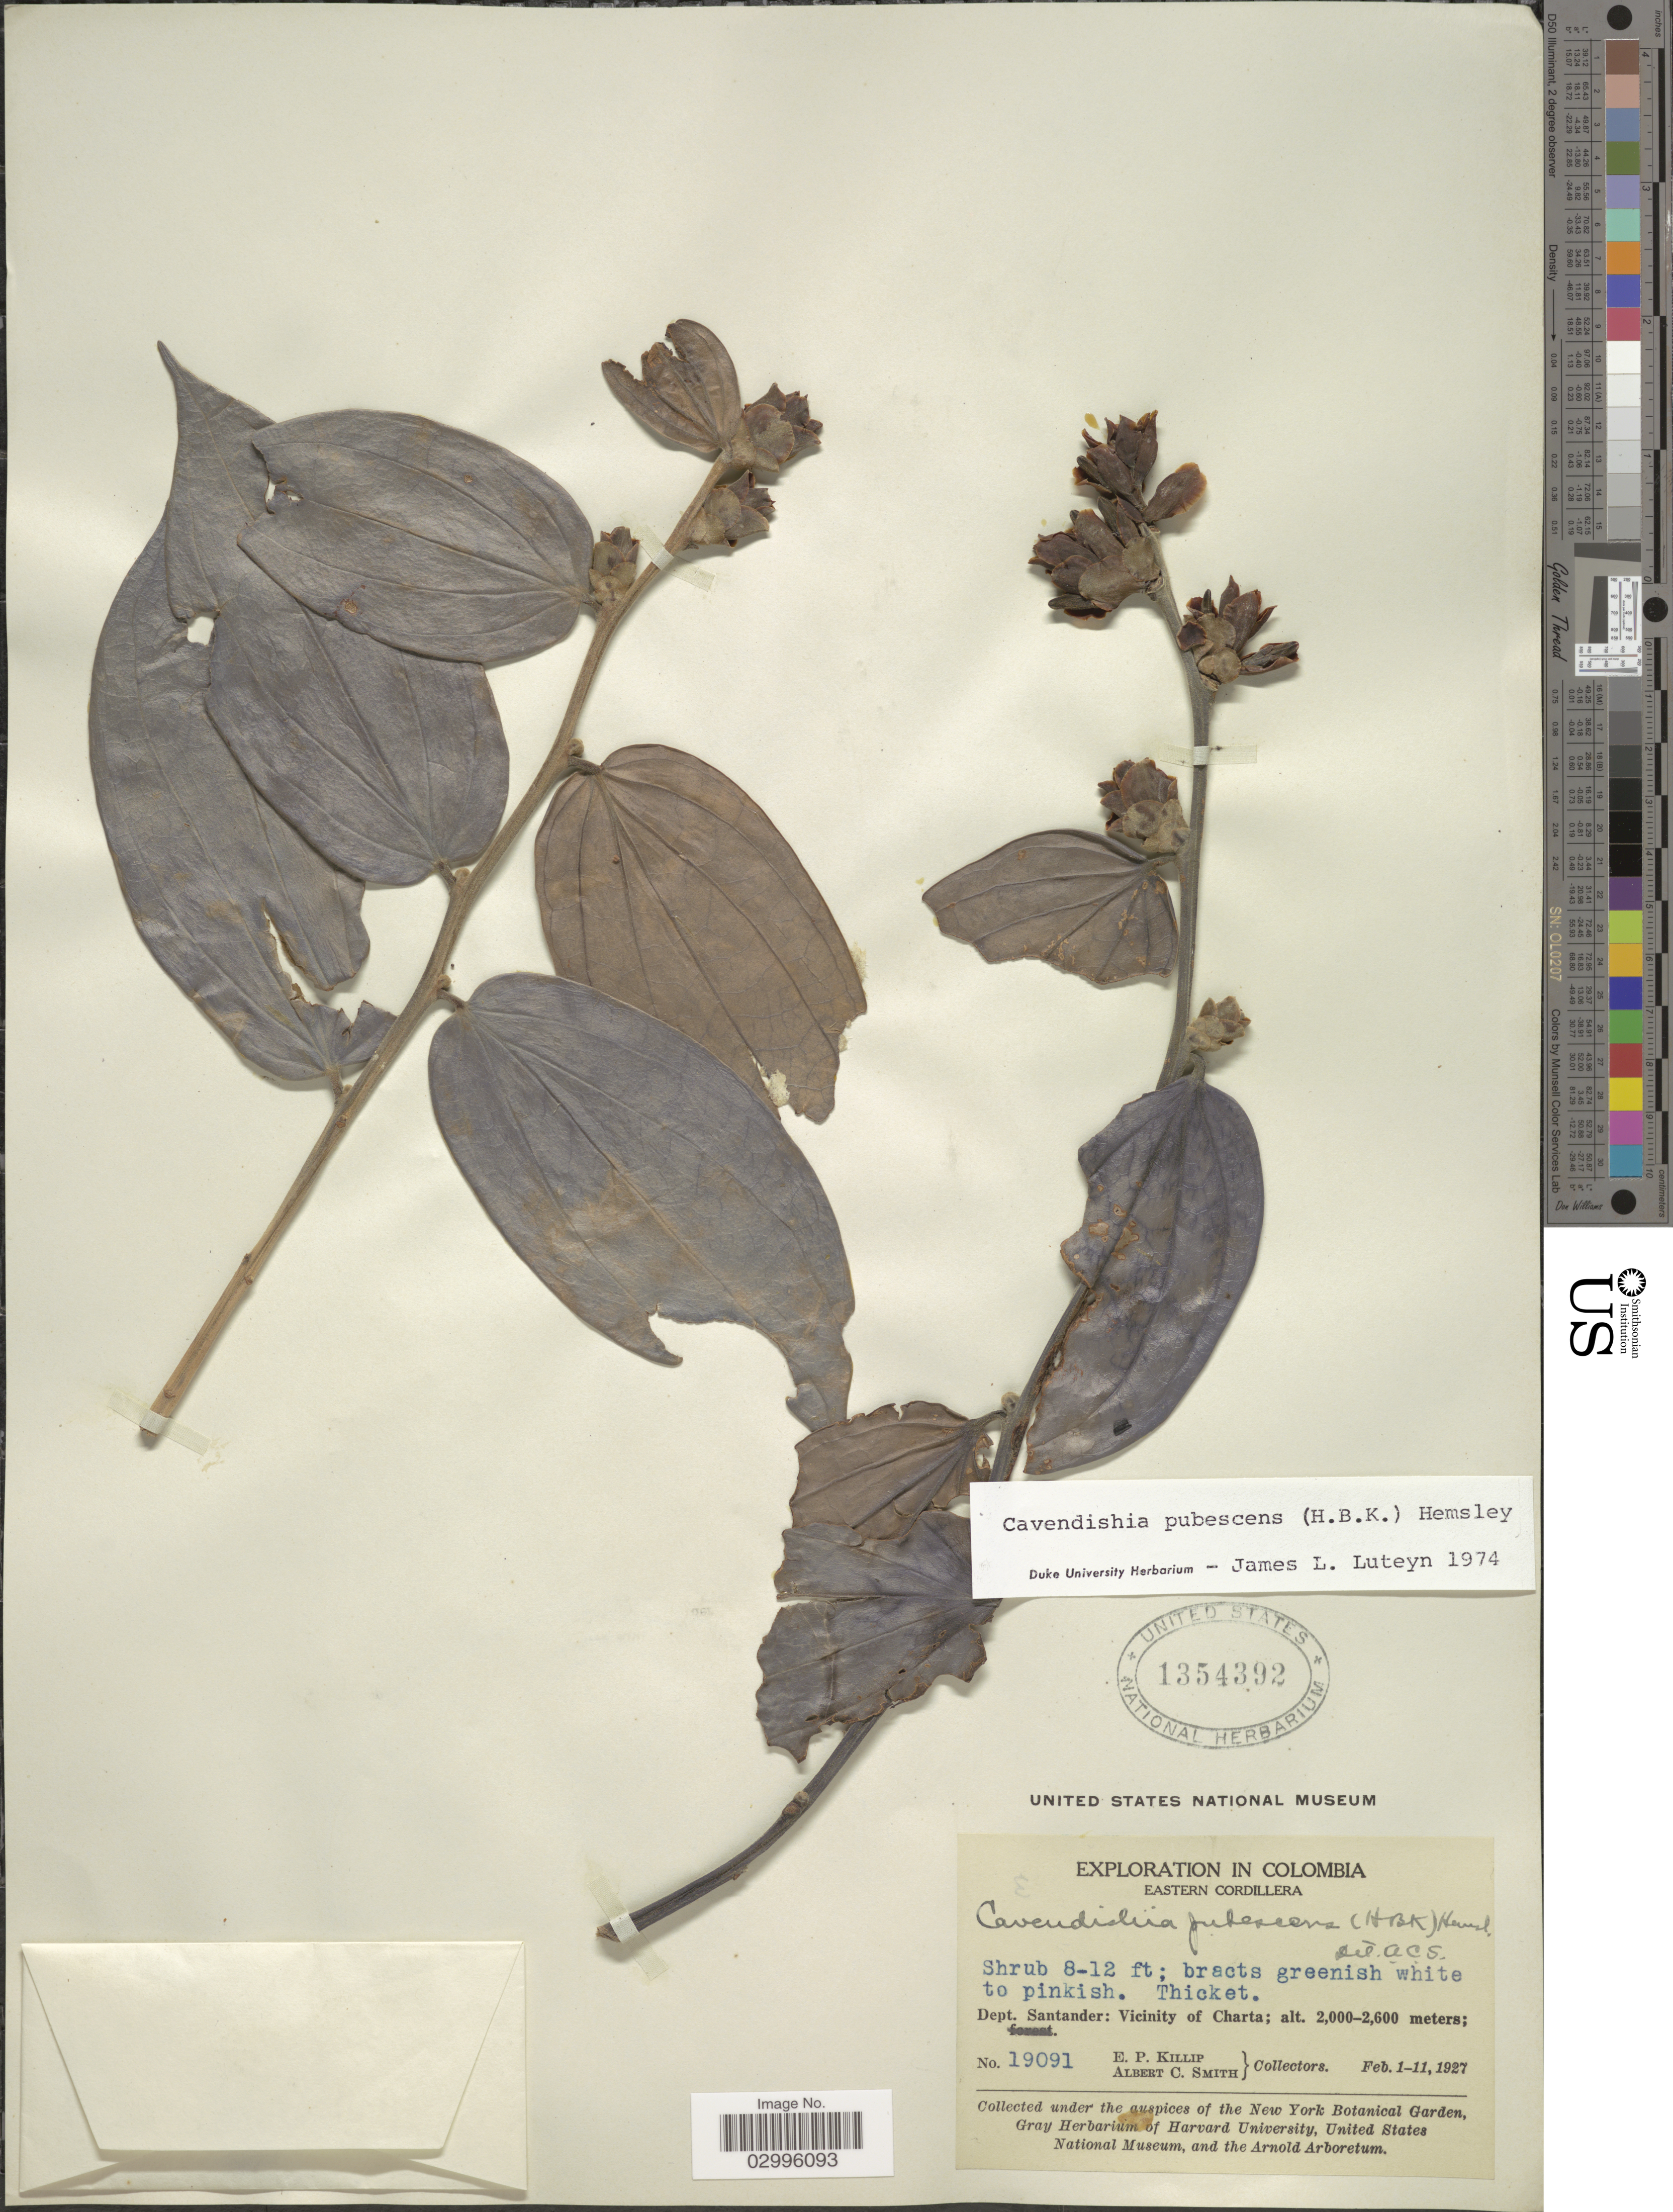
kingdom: Plantae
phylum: Tracheophyta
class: Magnoliopsida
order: Ericales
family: Ericaceae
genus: Cavendishia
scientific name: Cavendishia pubescens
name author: (Kunth) Hemsl.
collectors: E. P. Killip & A. C. Smith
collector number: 19091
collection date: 1927-02-01/1927-02-11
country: Colombia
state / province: Santander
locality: Eastern Cordillera. Dept. Santander: Vicinity of Charta.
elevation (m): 2000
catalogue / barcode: US 1354392